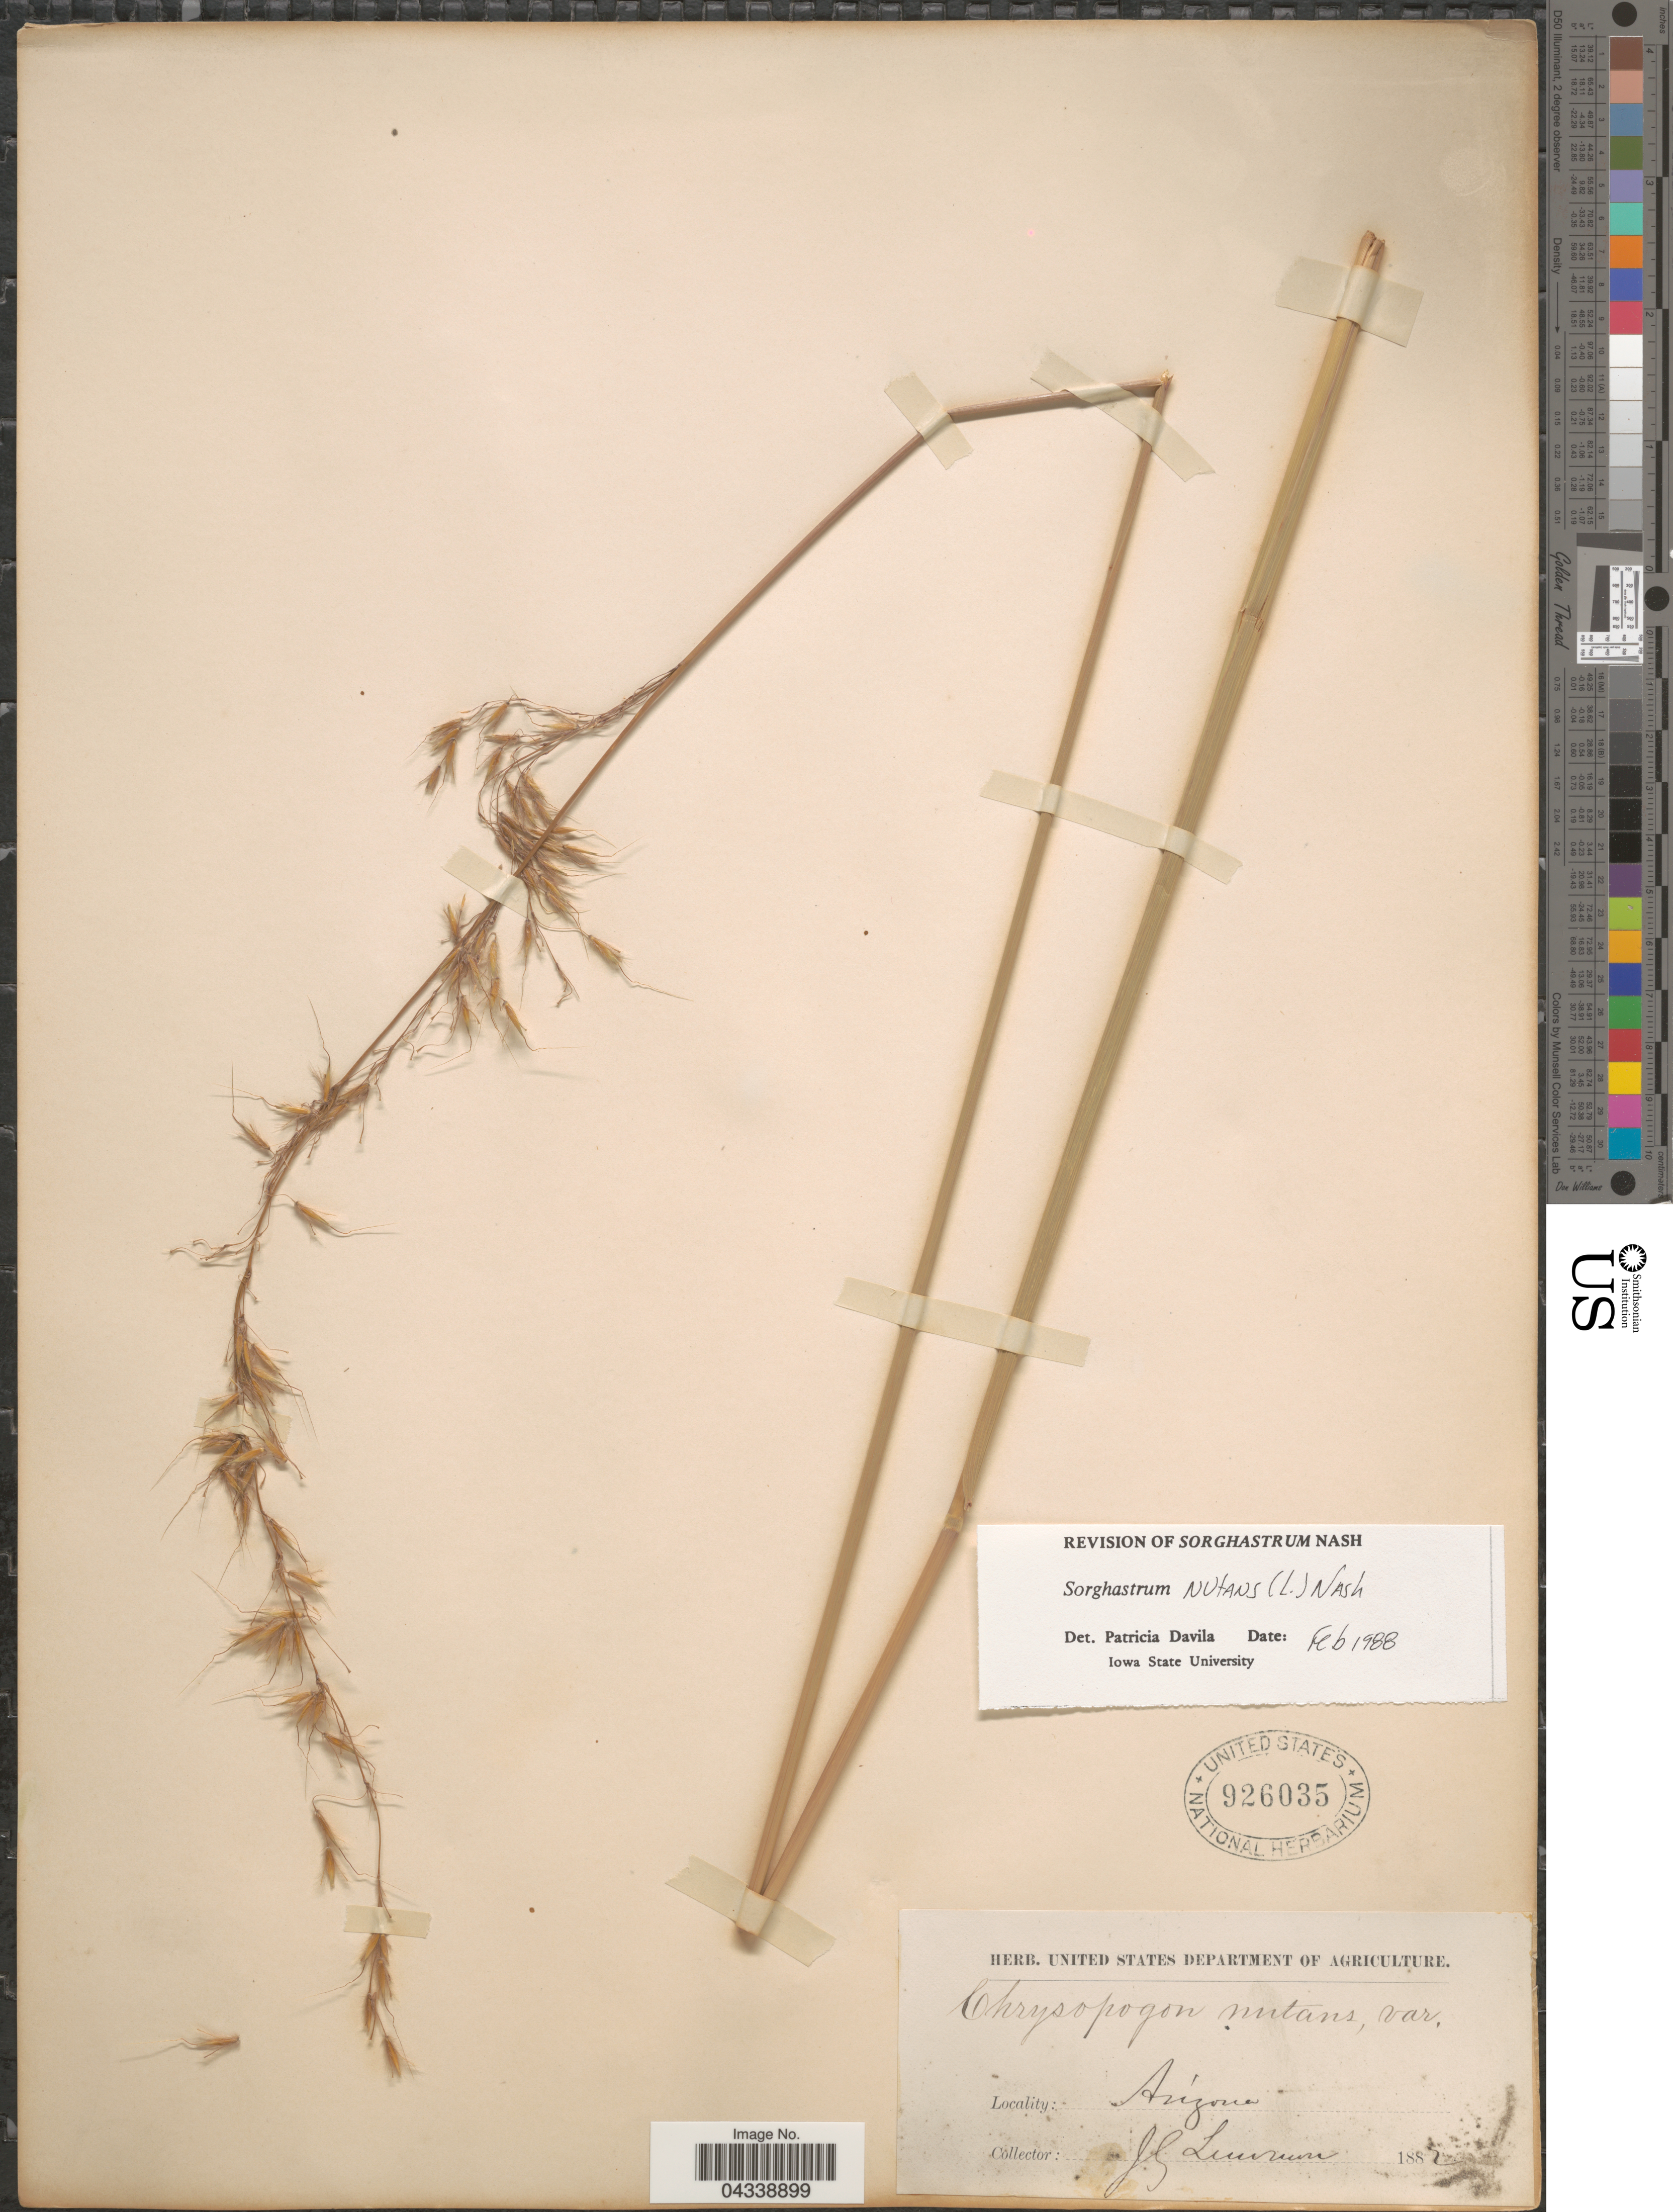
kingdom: Plantae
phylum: Tracheophyta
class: Liliopsida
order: Poales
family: Poaceae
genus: Sorghastrum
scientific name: Sorghastrum nutans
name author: (L.) Nash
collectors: J. Lemmon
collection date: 1882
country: United States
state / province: Arizona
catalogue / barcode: US 926035